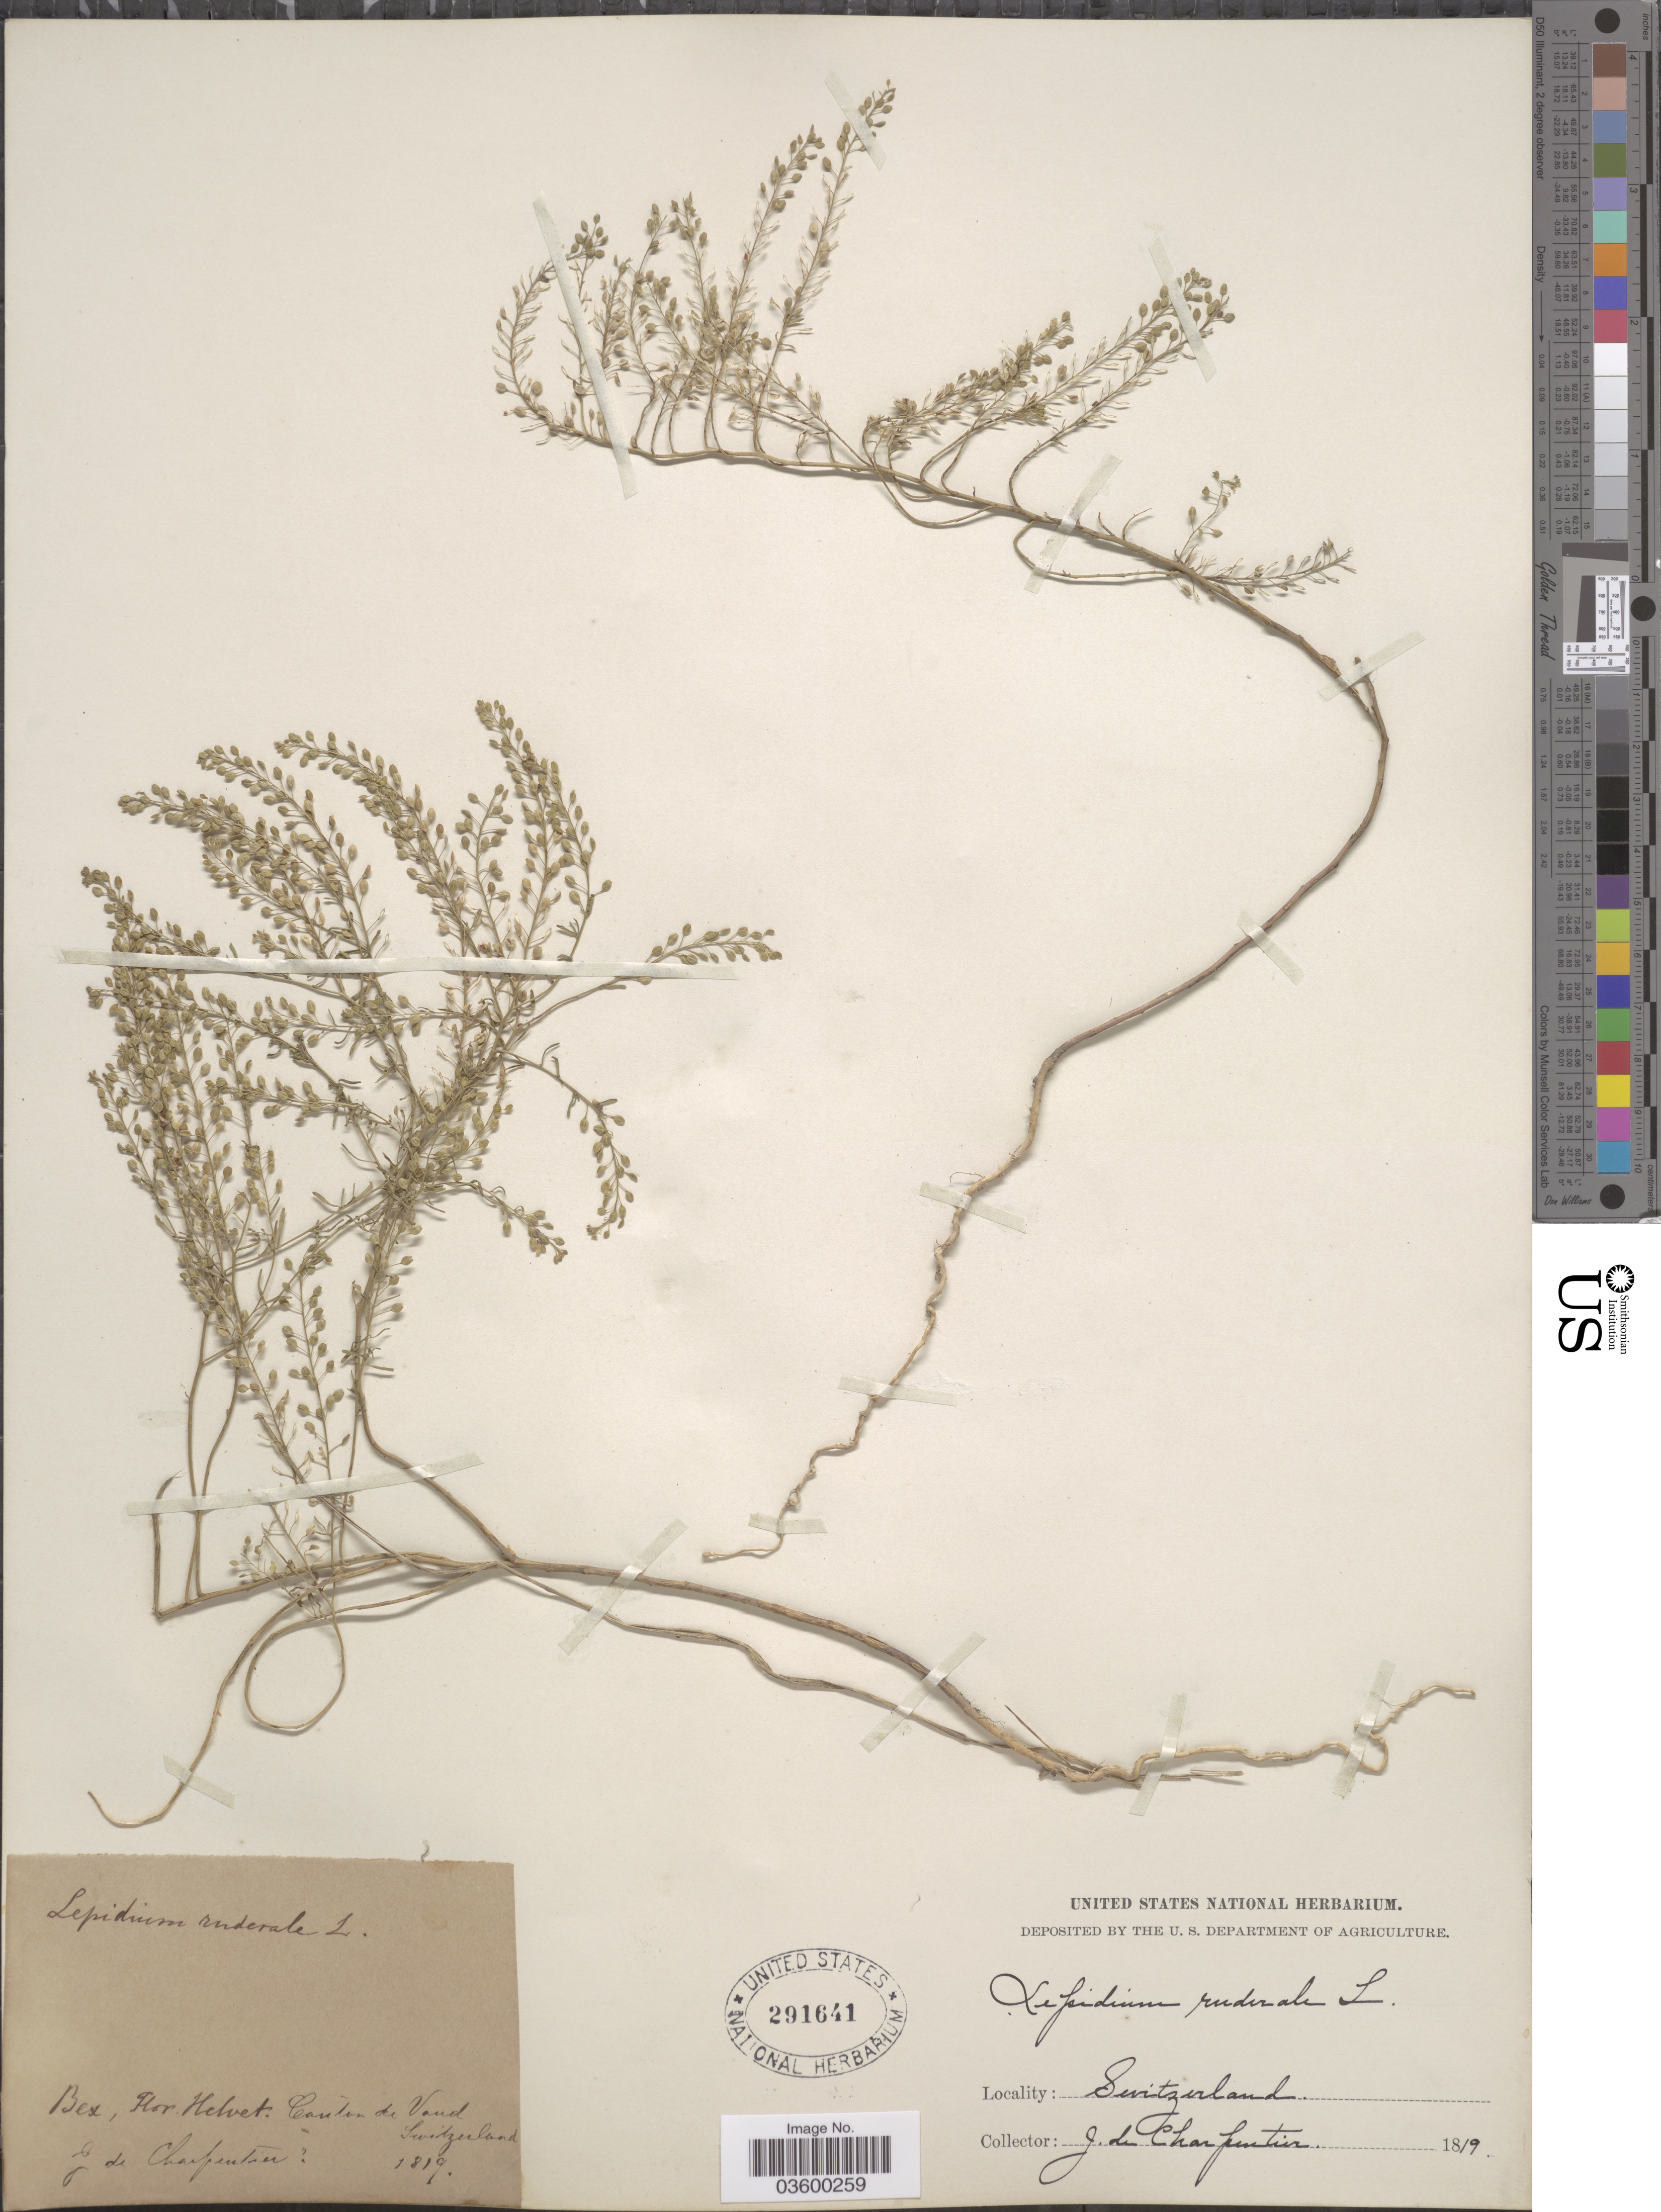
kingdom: Plantae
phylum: Tracheophyta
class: Magnoliopsida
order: Brassicales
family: Brassicaceae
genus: Lepidium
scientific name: Lepidium ruderale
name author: Burm. f.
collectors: J. de Charpentier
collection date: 1819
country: Switzerland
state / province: Vaud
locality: Bex, Helvet. Canton de Vaud.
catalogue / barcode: US 291641